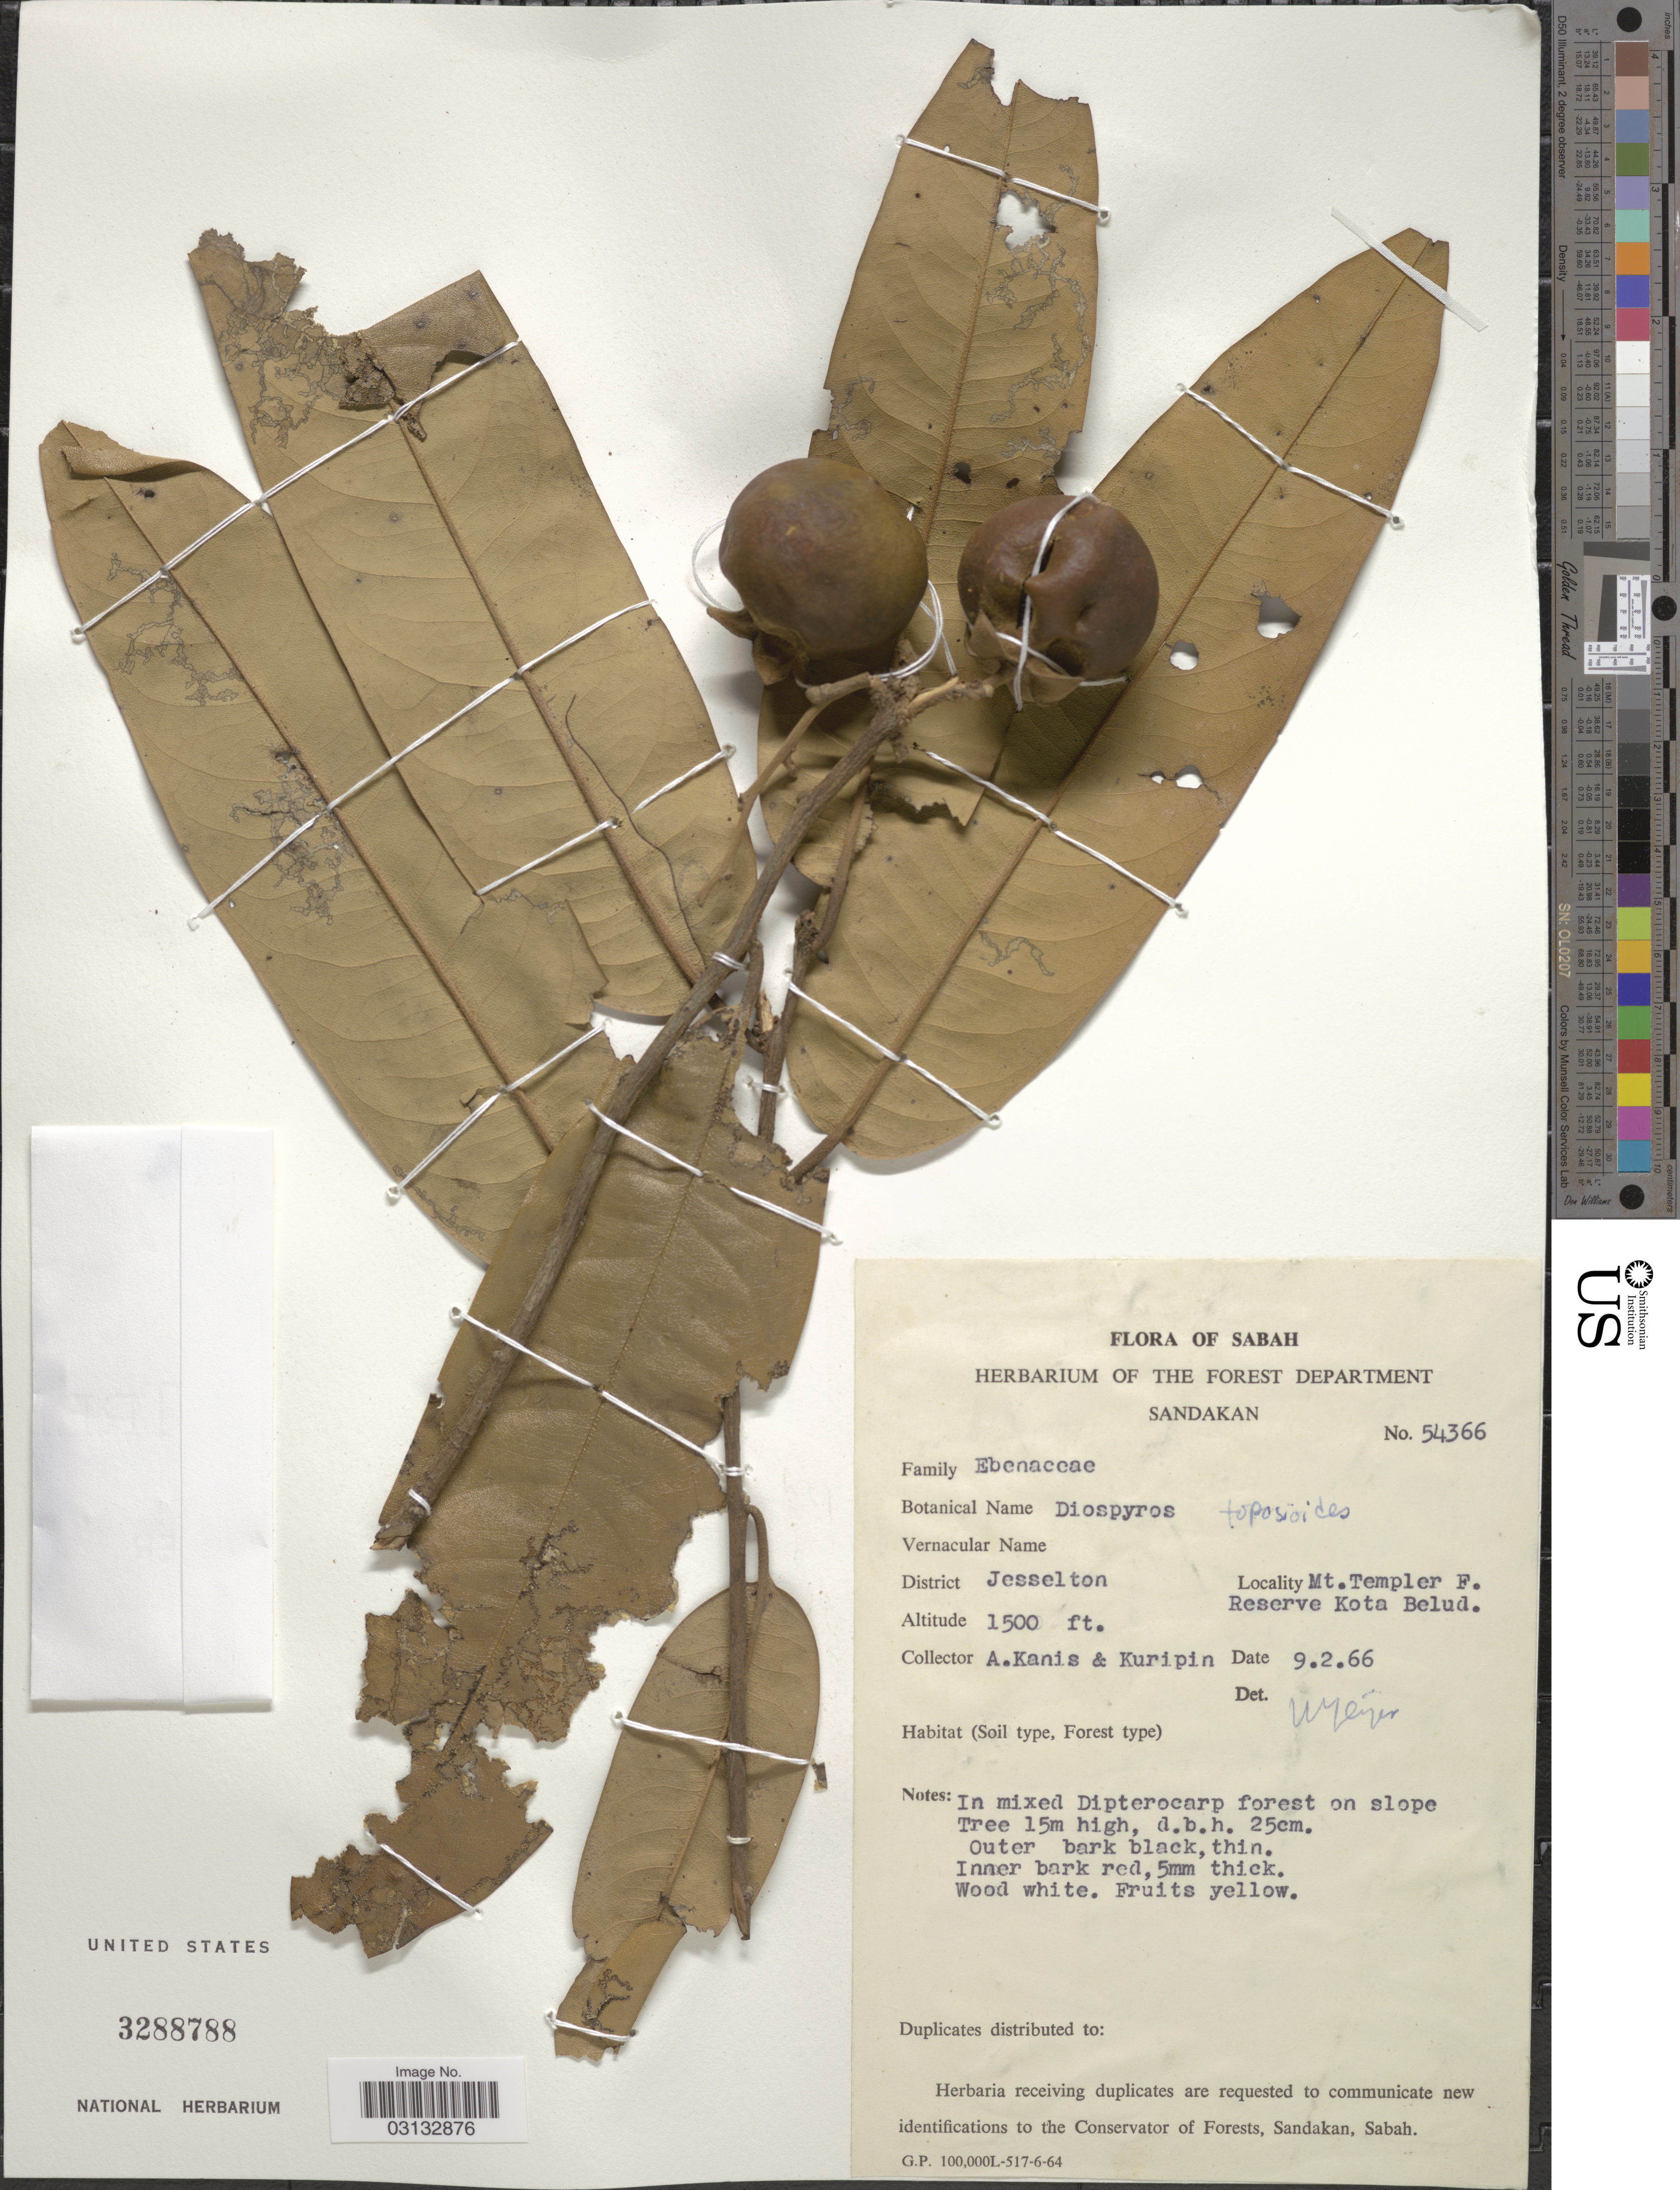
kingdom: Plantae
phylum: Tracheophyta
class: Magnoliopsida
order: Ericales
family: Ebenaceae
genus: Diospyros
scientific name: Diospyros toposioides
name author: King & Gamble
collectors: A. Kanis & Kuripin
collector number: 54366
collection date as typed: Transcribed d/m/y: 9/2/66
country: Malaysia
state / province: Sabah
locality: District Jesselton, Mt. Templer F. Reserve Kota Belud.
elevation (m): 457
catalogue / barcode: US 3288788